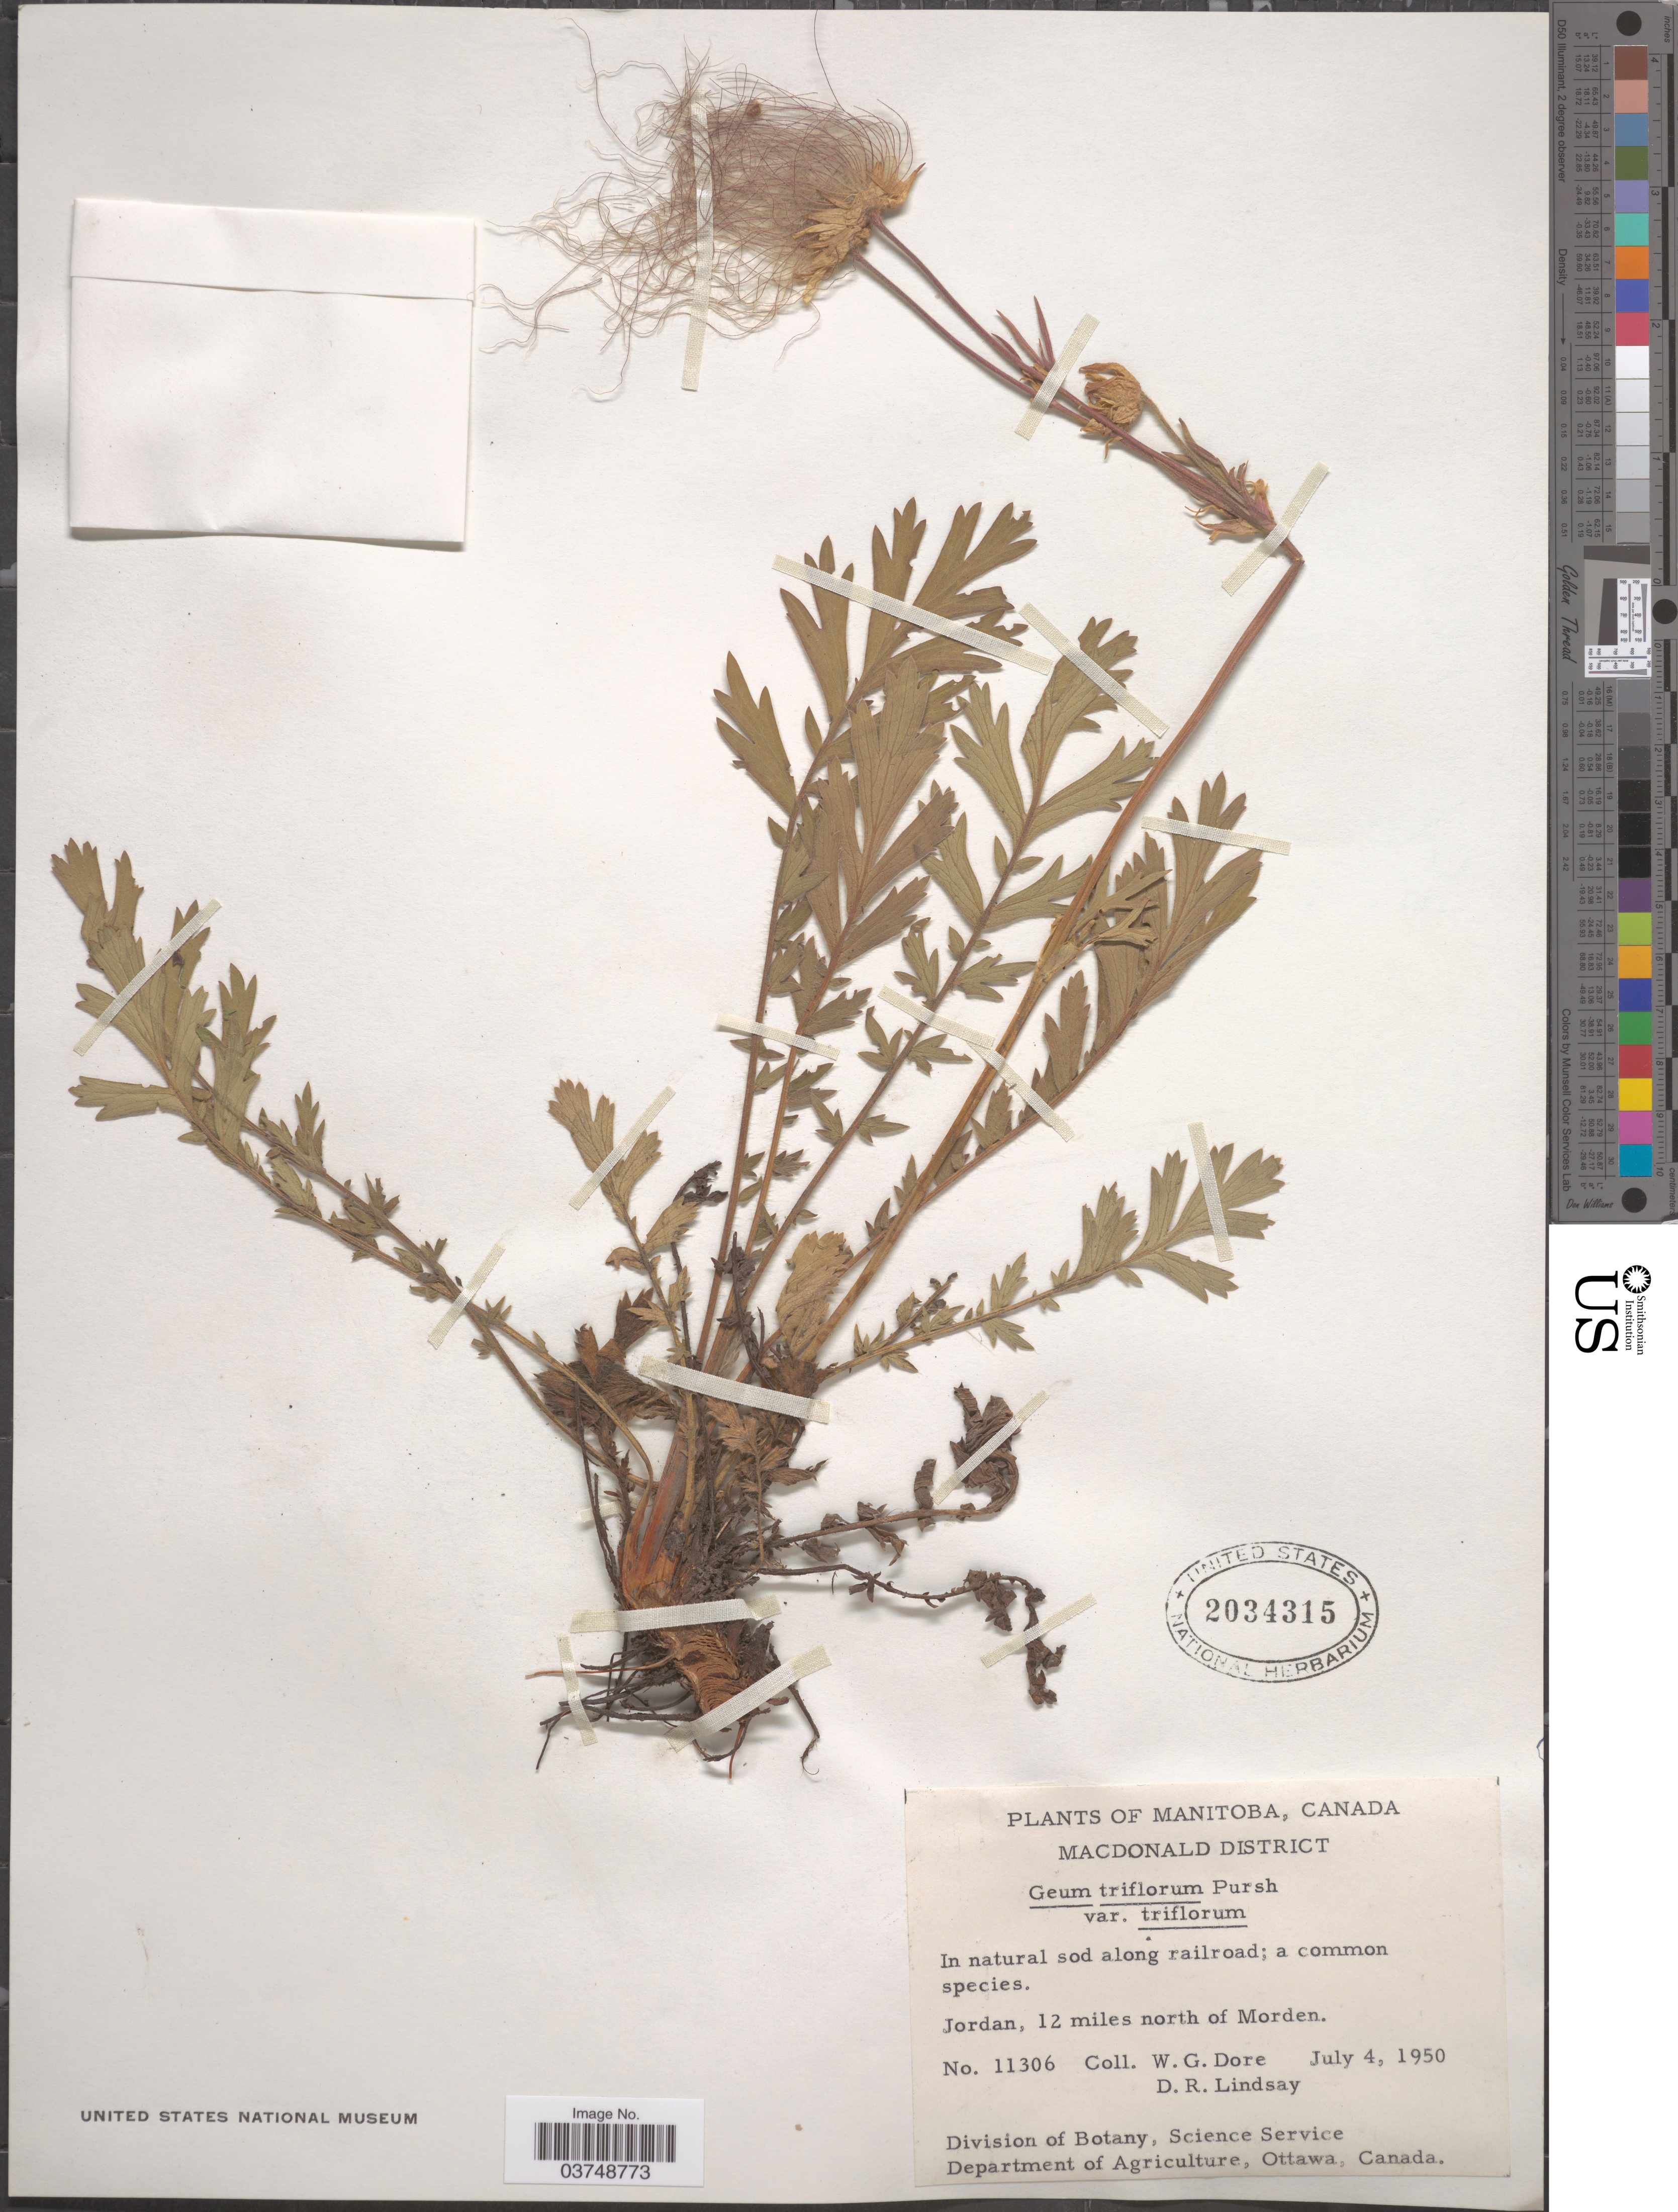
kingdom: Plantae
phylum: Tracheophyta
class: Magnoliopsida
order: Rosales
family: Rosaceae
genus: Geum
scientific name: Geum triflorum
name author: Pursh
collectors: W. Dore & D. Lindsay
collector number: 11306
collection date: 1950-07-04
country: Canada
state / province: Manitoba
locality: Macdonald District. Jordan, 12 miles north of Morden.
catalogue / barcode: US 2034315